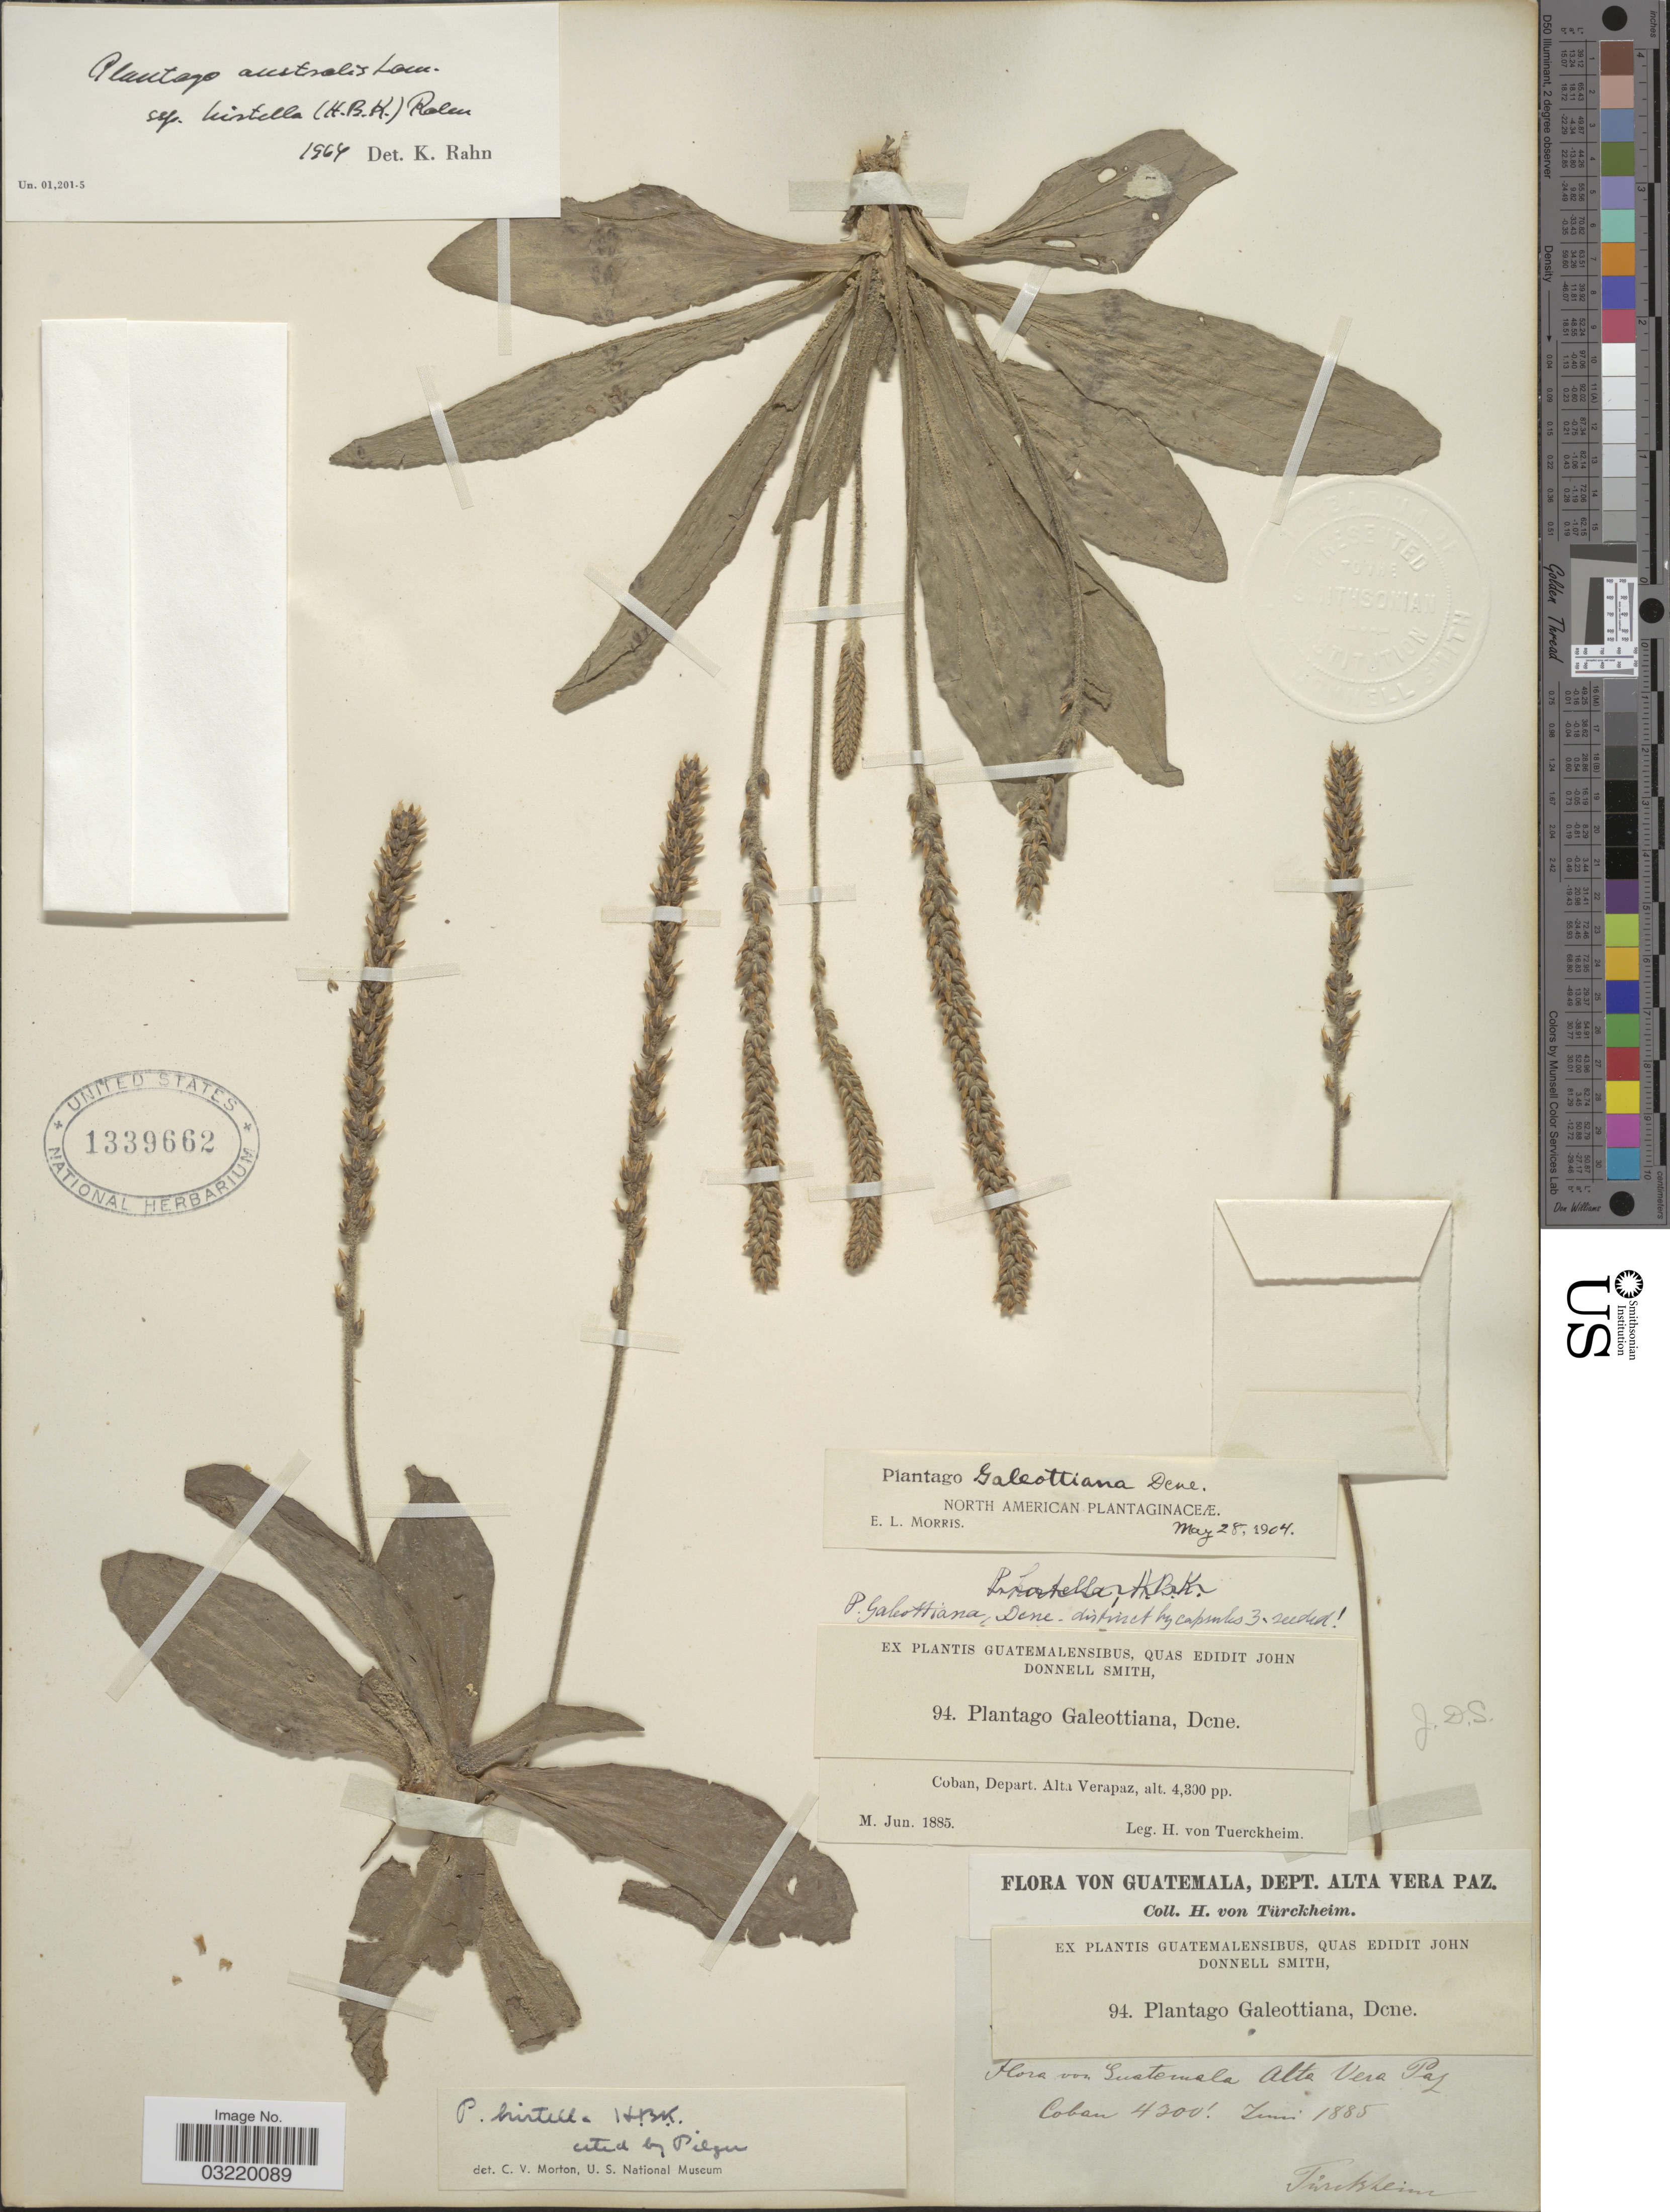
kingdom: Plantae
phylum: Tracheophyta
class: Magnoliopsida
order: Lamiales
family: Plantaginaceae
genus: Plantago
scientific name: Plantago australis subsp. hirtella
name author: (Kunth) Rahn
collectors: H. von Türckheim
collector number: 94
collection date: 1885-06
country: Guatemala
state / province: Alta Verapaz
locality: Coban, Depart. Alta Verapaz.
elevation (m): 1311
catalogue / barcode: US 1339662